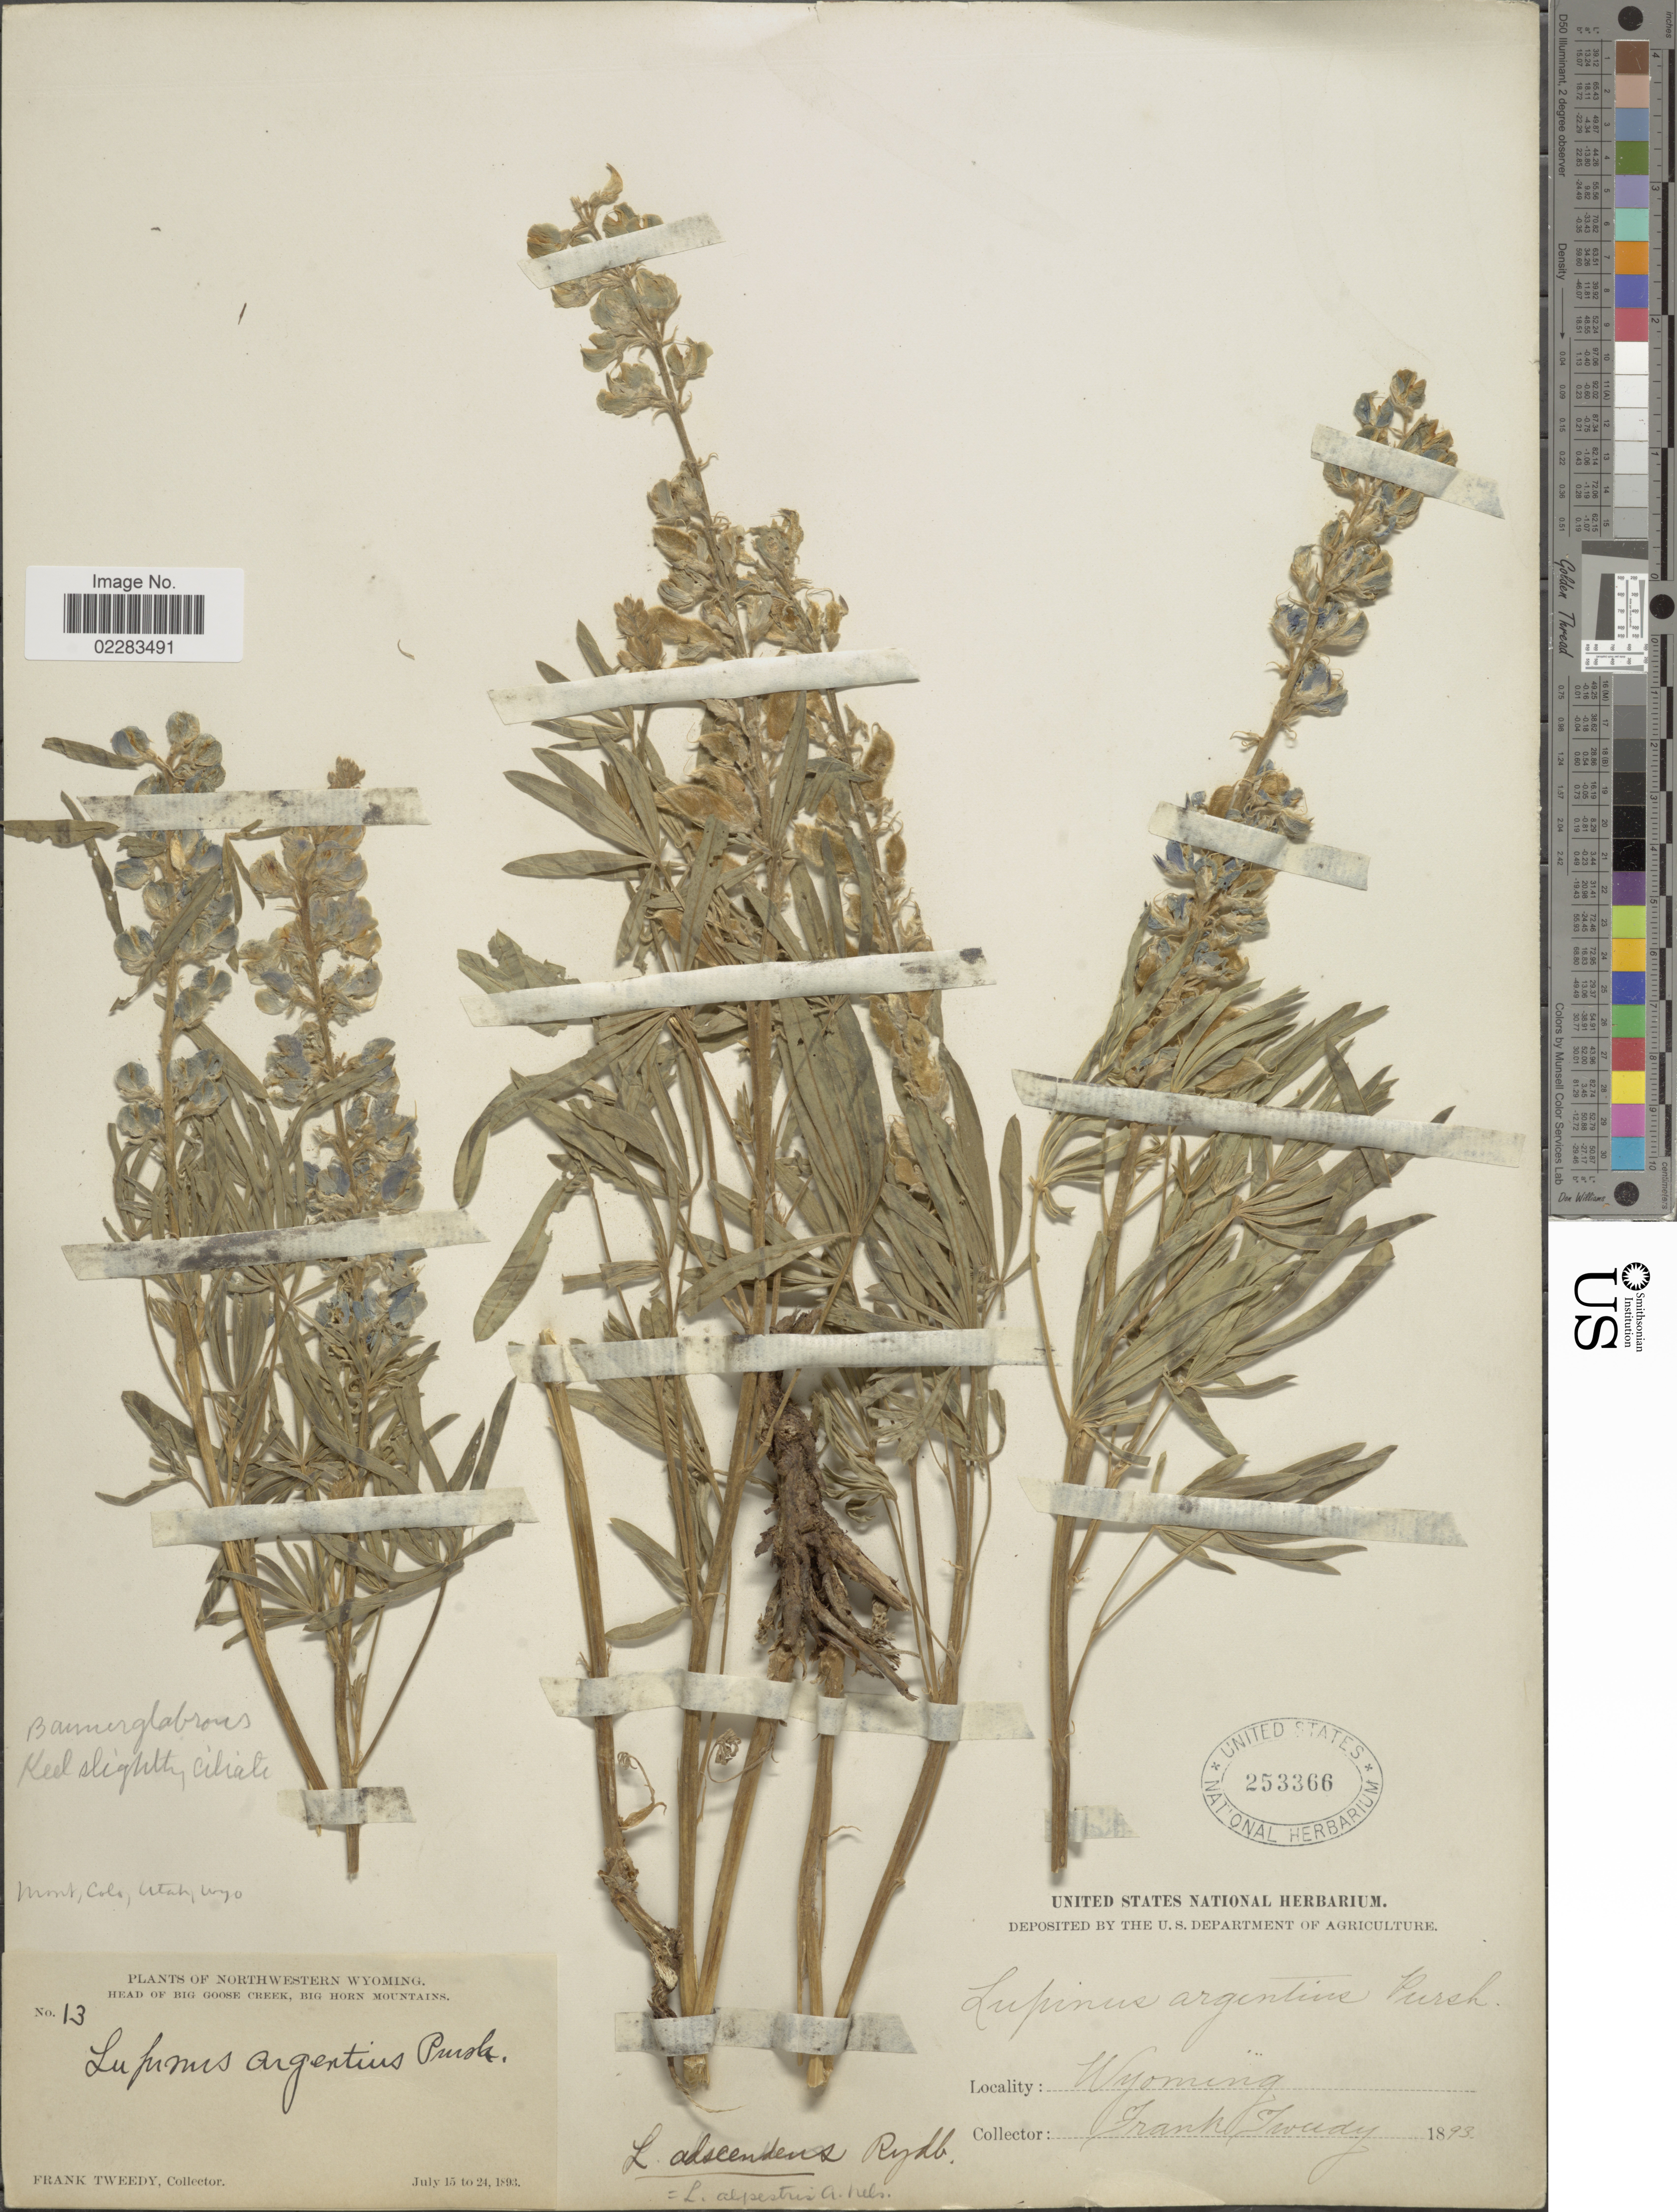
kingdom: Plantae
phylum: Tracheophyta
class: Magnoliopsida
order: Fabales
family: Fabaceae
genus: Lupinus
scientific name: Lupinus adscendens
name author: Rydb.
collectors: F. Tweedy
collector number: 13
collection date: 1893-07-15/1893-07-21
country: United States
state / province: Wyoming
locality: Southwestern Wyoming. Head of Big Goose Creek, Big Horn Mountains.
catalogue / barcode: US 253366